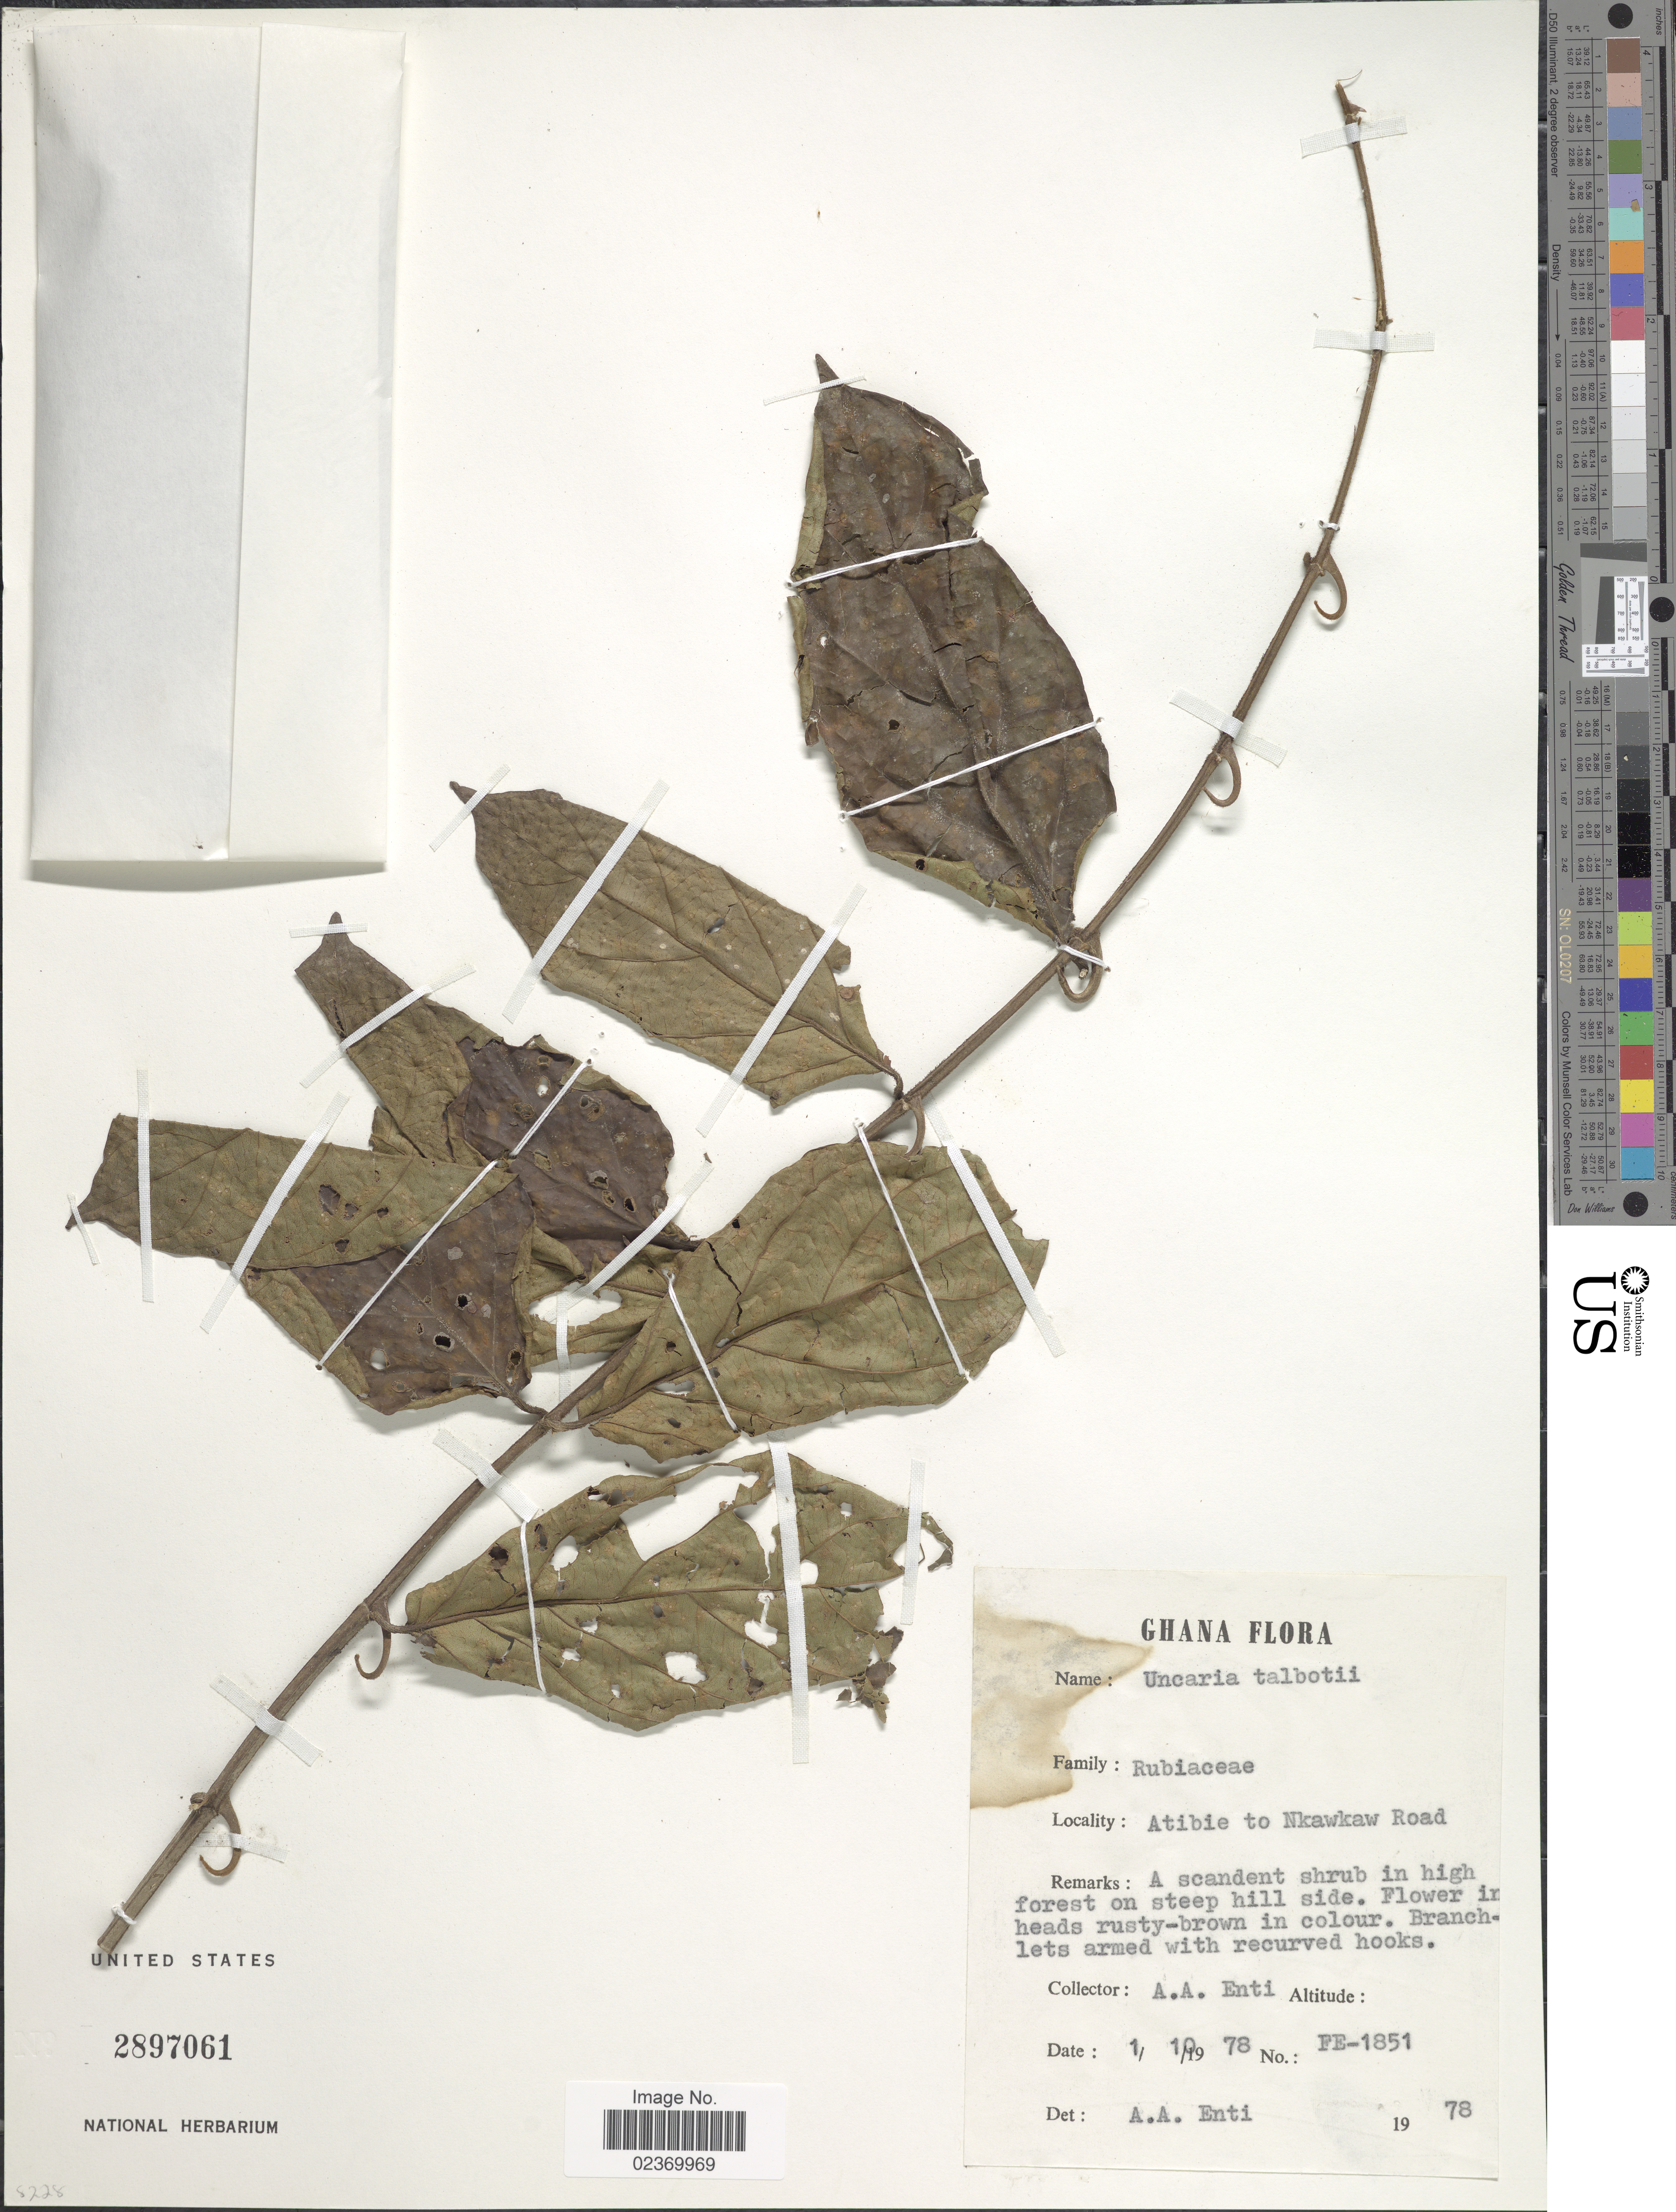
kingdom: Plantae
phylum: Tracheophyta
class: Magnoliopsida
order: Gentianales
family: Rubiaceae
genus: Uncaria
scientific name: Uncaria talbotii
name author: Wernham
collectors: A. Enti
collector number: FE-1851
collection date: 1978-10-01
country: Ghana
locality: Atibie to Nkawkaw Road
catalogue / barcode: US 2897061